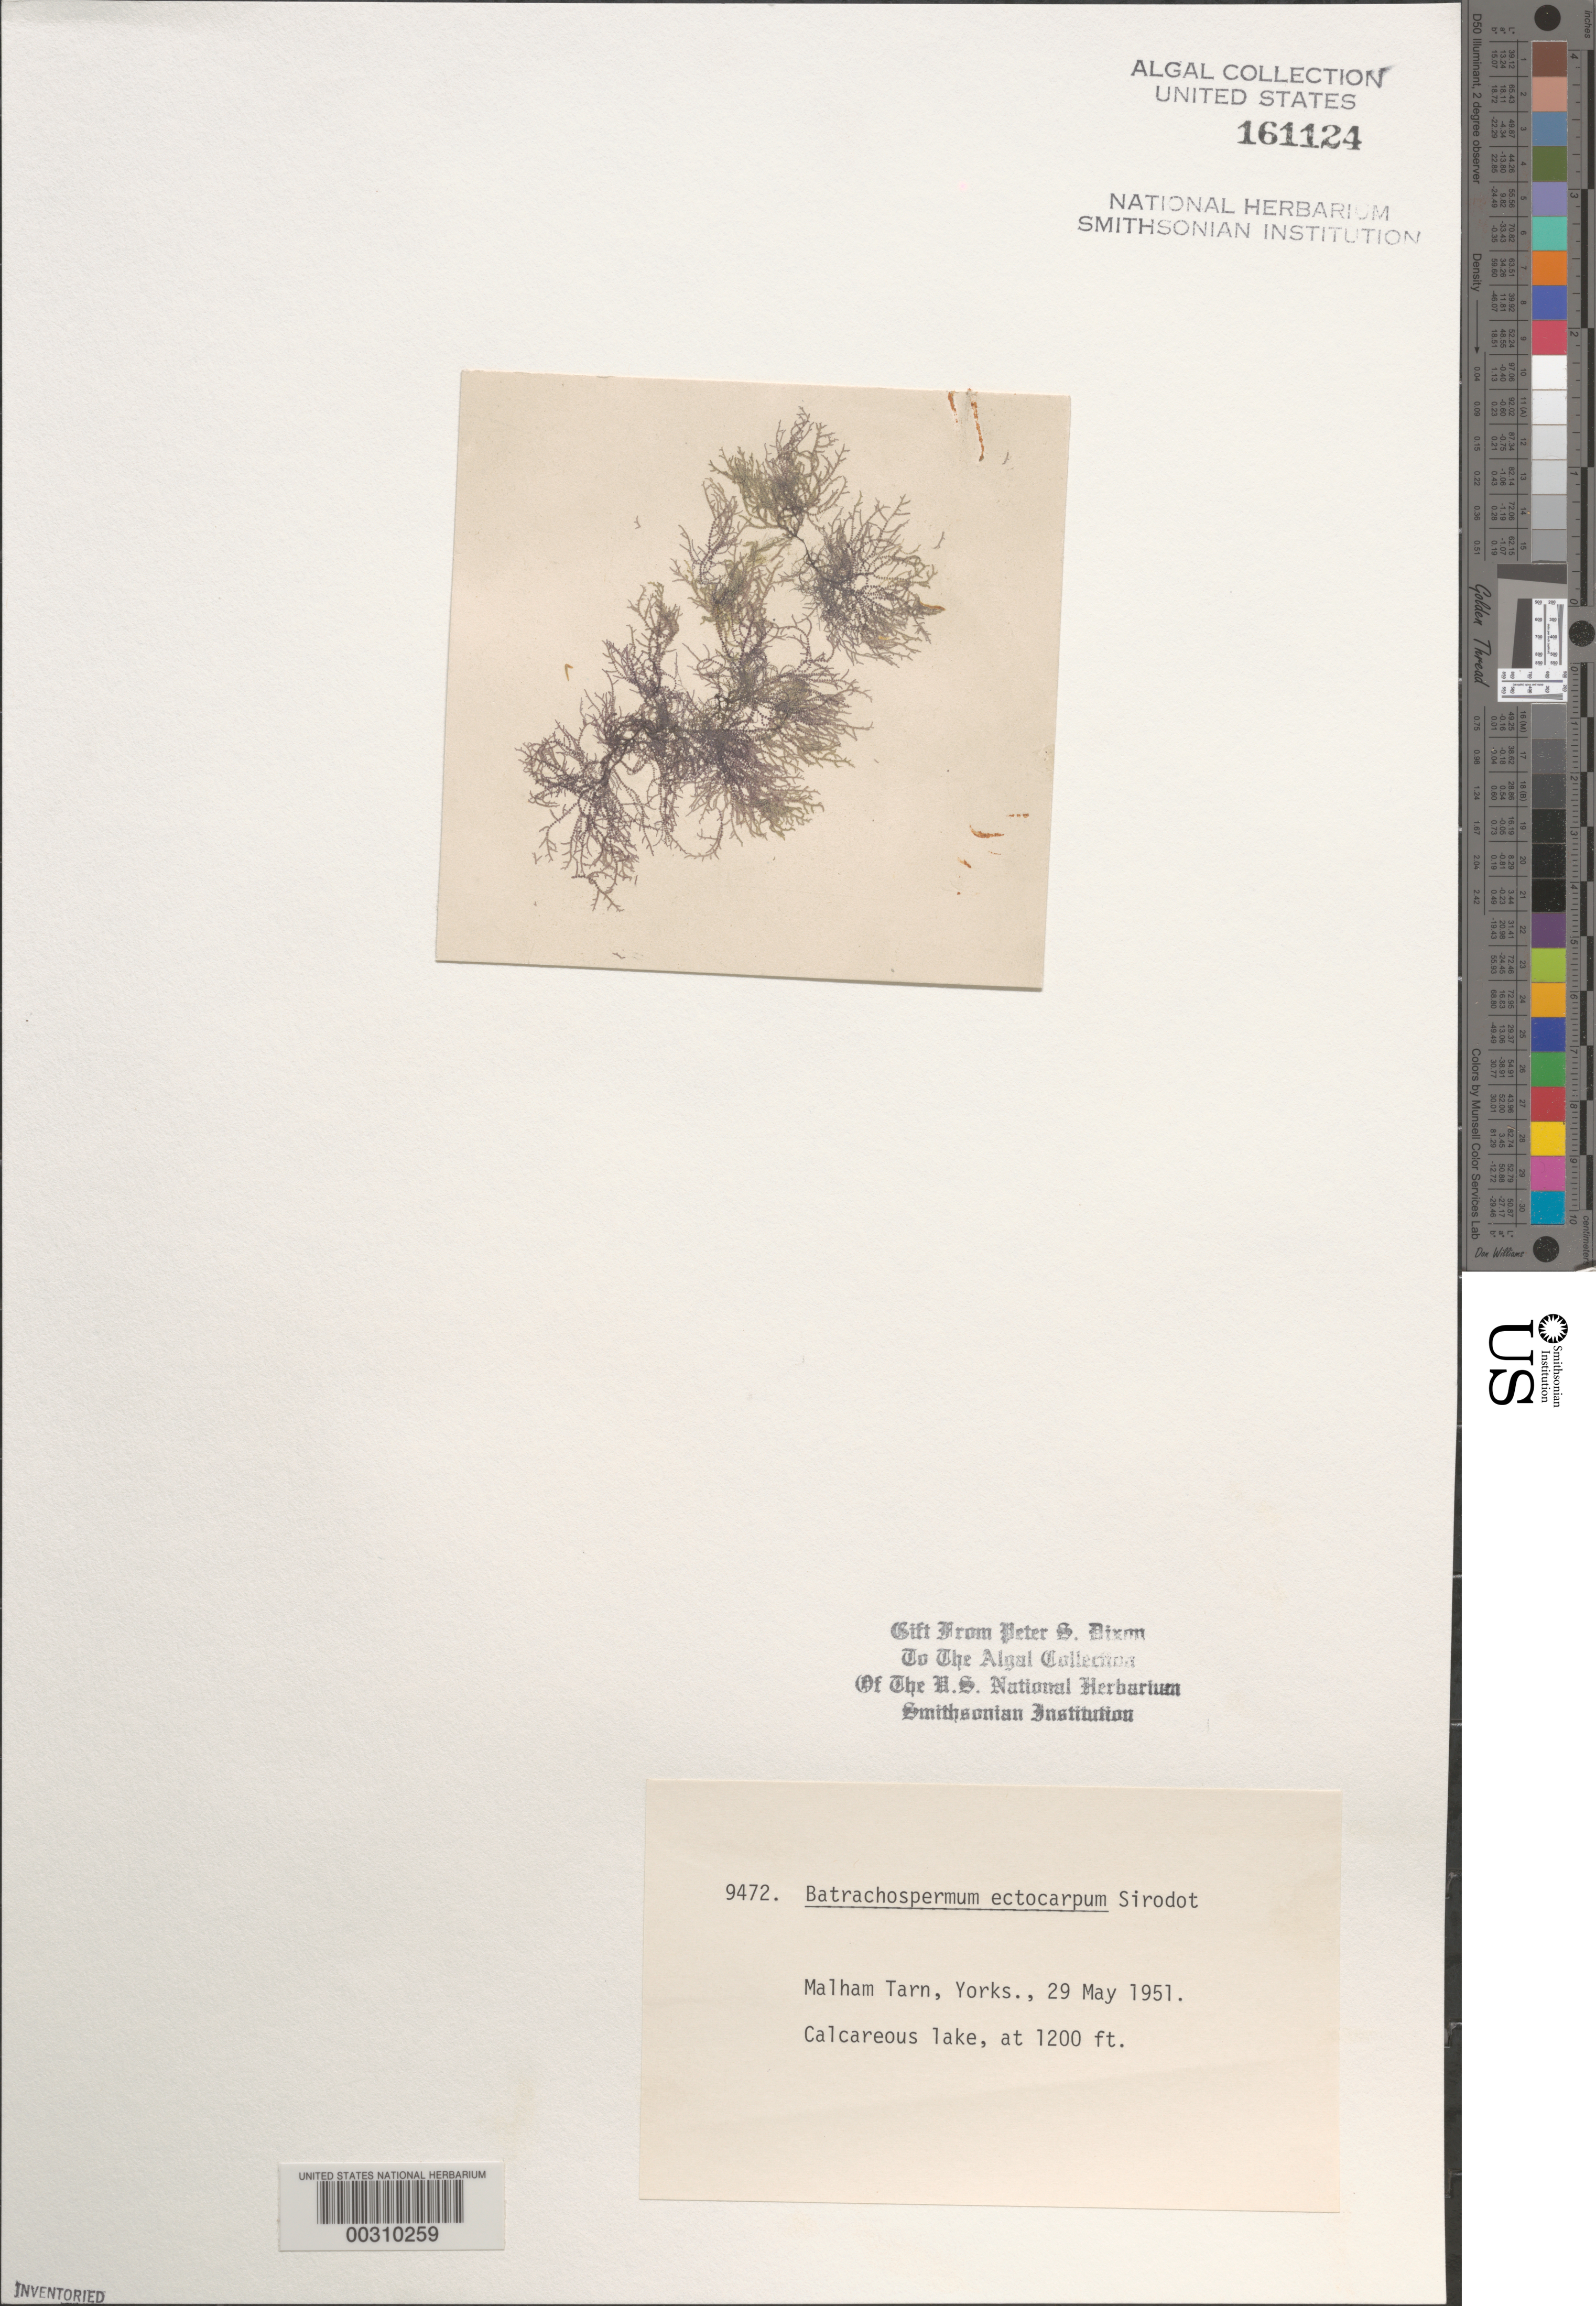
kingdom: Plantae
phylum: Rhodophyta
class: Florideophyceae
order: Batrachospermales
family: Batrachospermaceae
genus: Sheathia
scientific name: Sheathia boryana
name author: (Sirodot) Salomaki & M.L. Vis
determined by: Algae name updating Project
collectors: P. S. Dixon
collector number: PSD 9472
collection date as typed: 29 May 1951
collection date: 1951-05-29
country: United Kingdom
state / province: England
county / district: North Yorkshire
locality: Malham Tarn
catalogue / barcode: US 161124